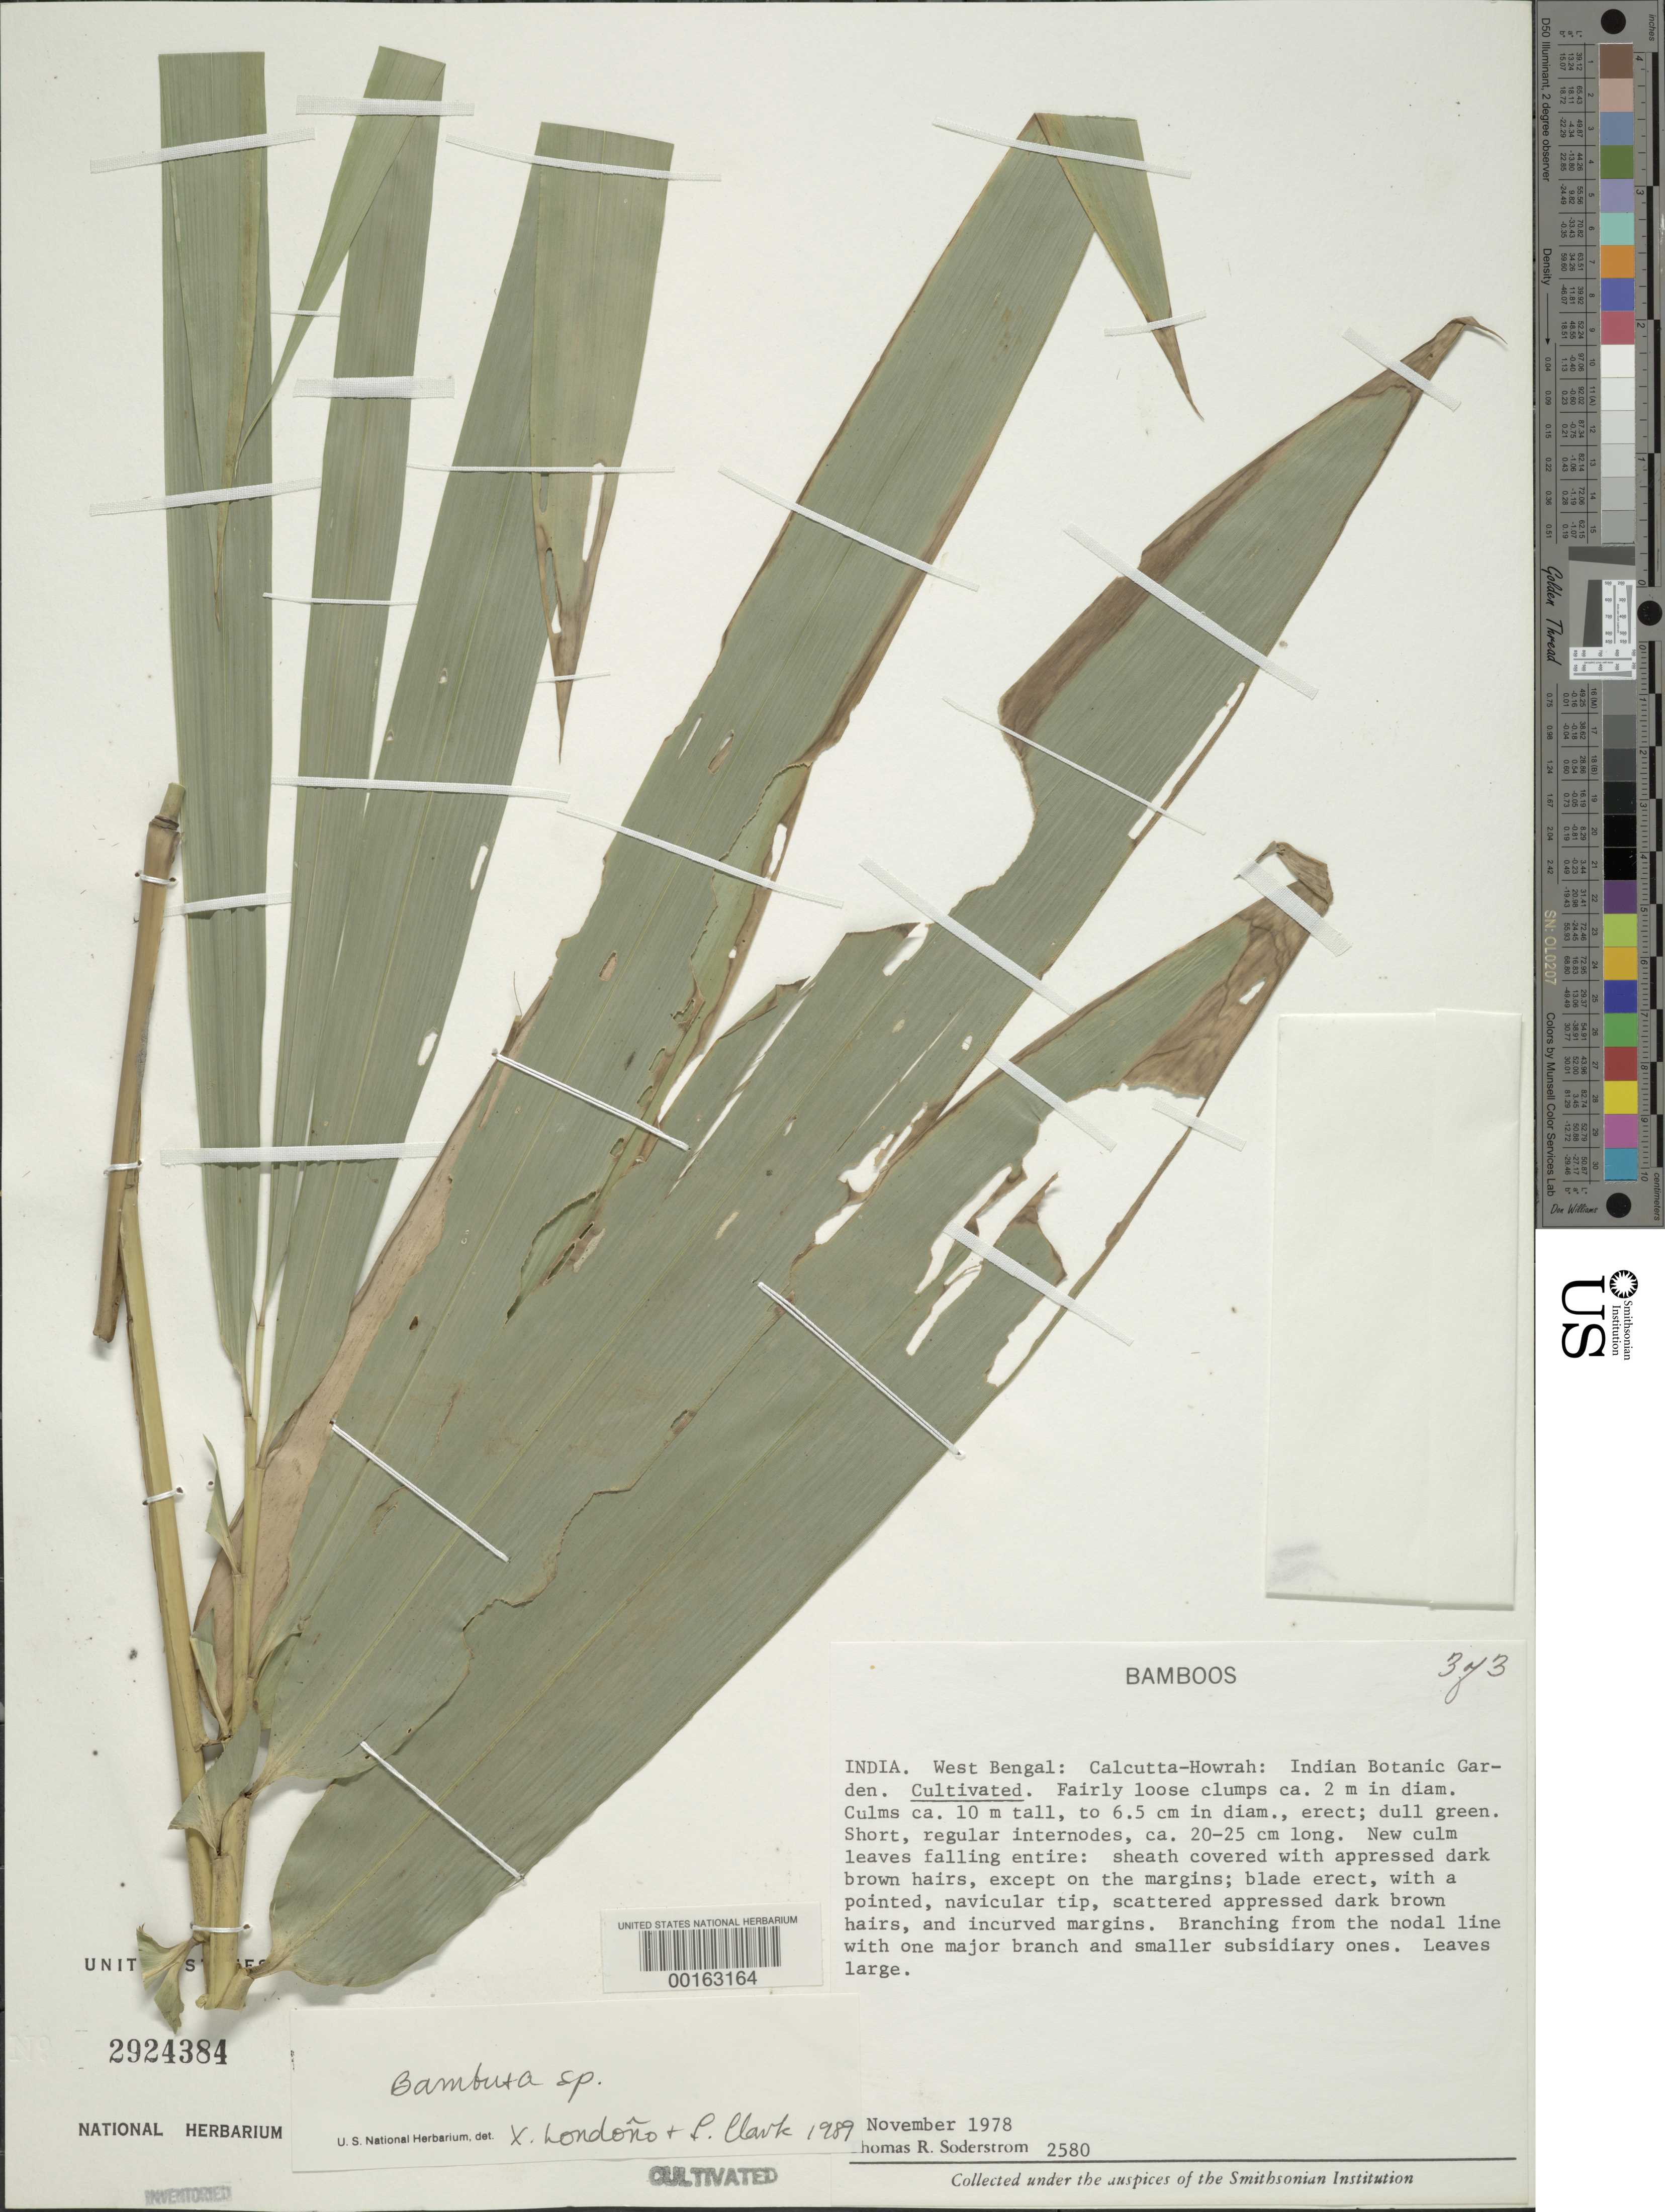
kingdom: Plantae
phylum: Tracheophyta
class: Liliopsida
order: Poales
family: Poaceae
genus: Bambusa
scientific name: Bambusa sp.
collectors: T. R. Soderstrom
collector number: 2580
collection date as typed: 06 Nov 1978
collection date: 1978-11-06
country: India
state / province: West Bengal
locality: Calcutta-Howrah, Indian Botanic Garden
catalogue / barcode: US 2924384